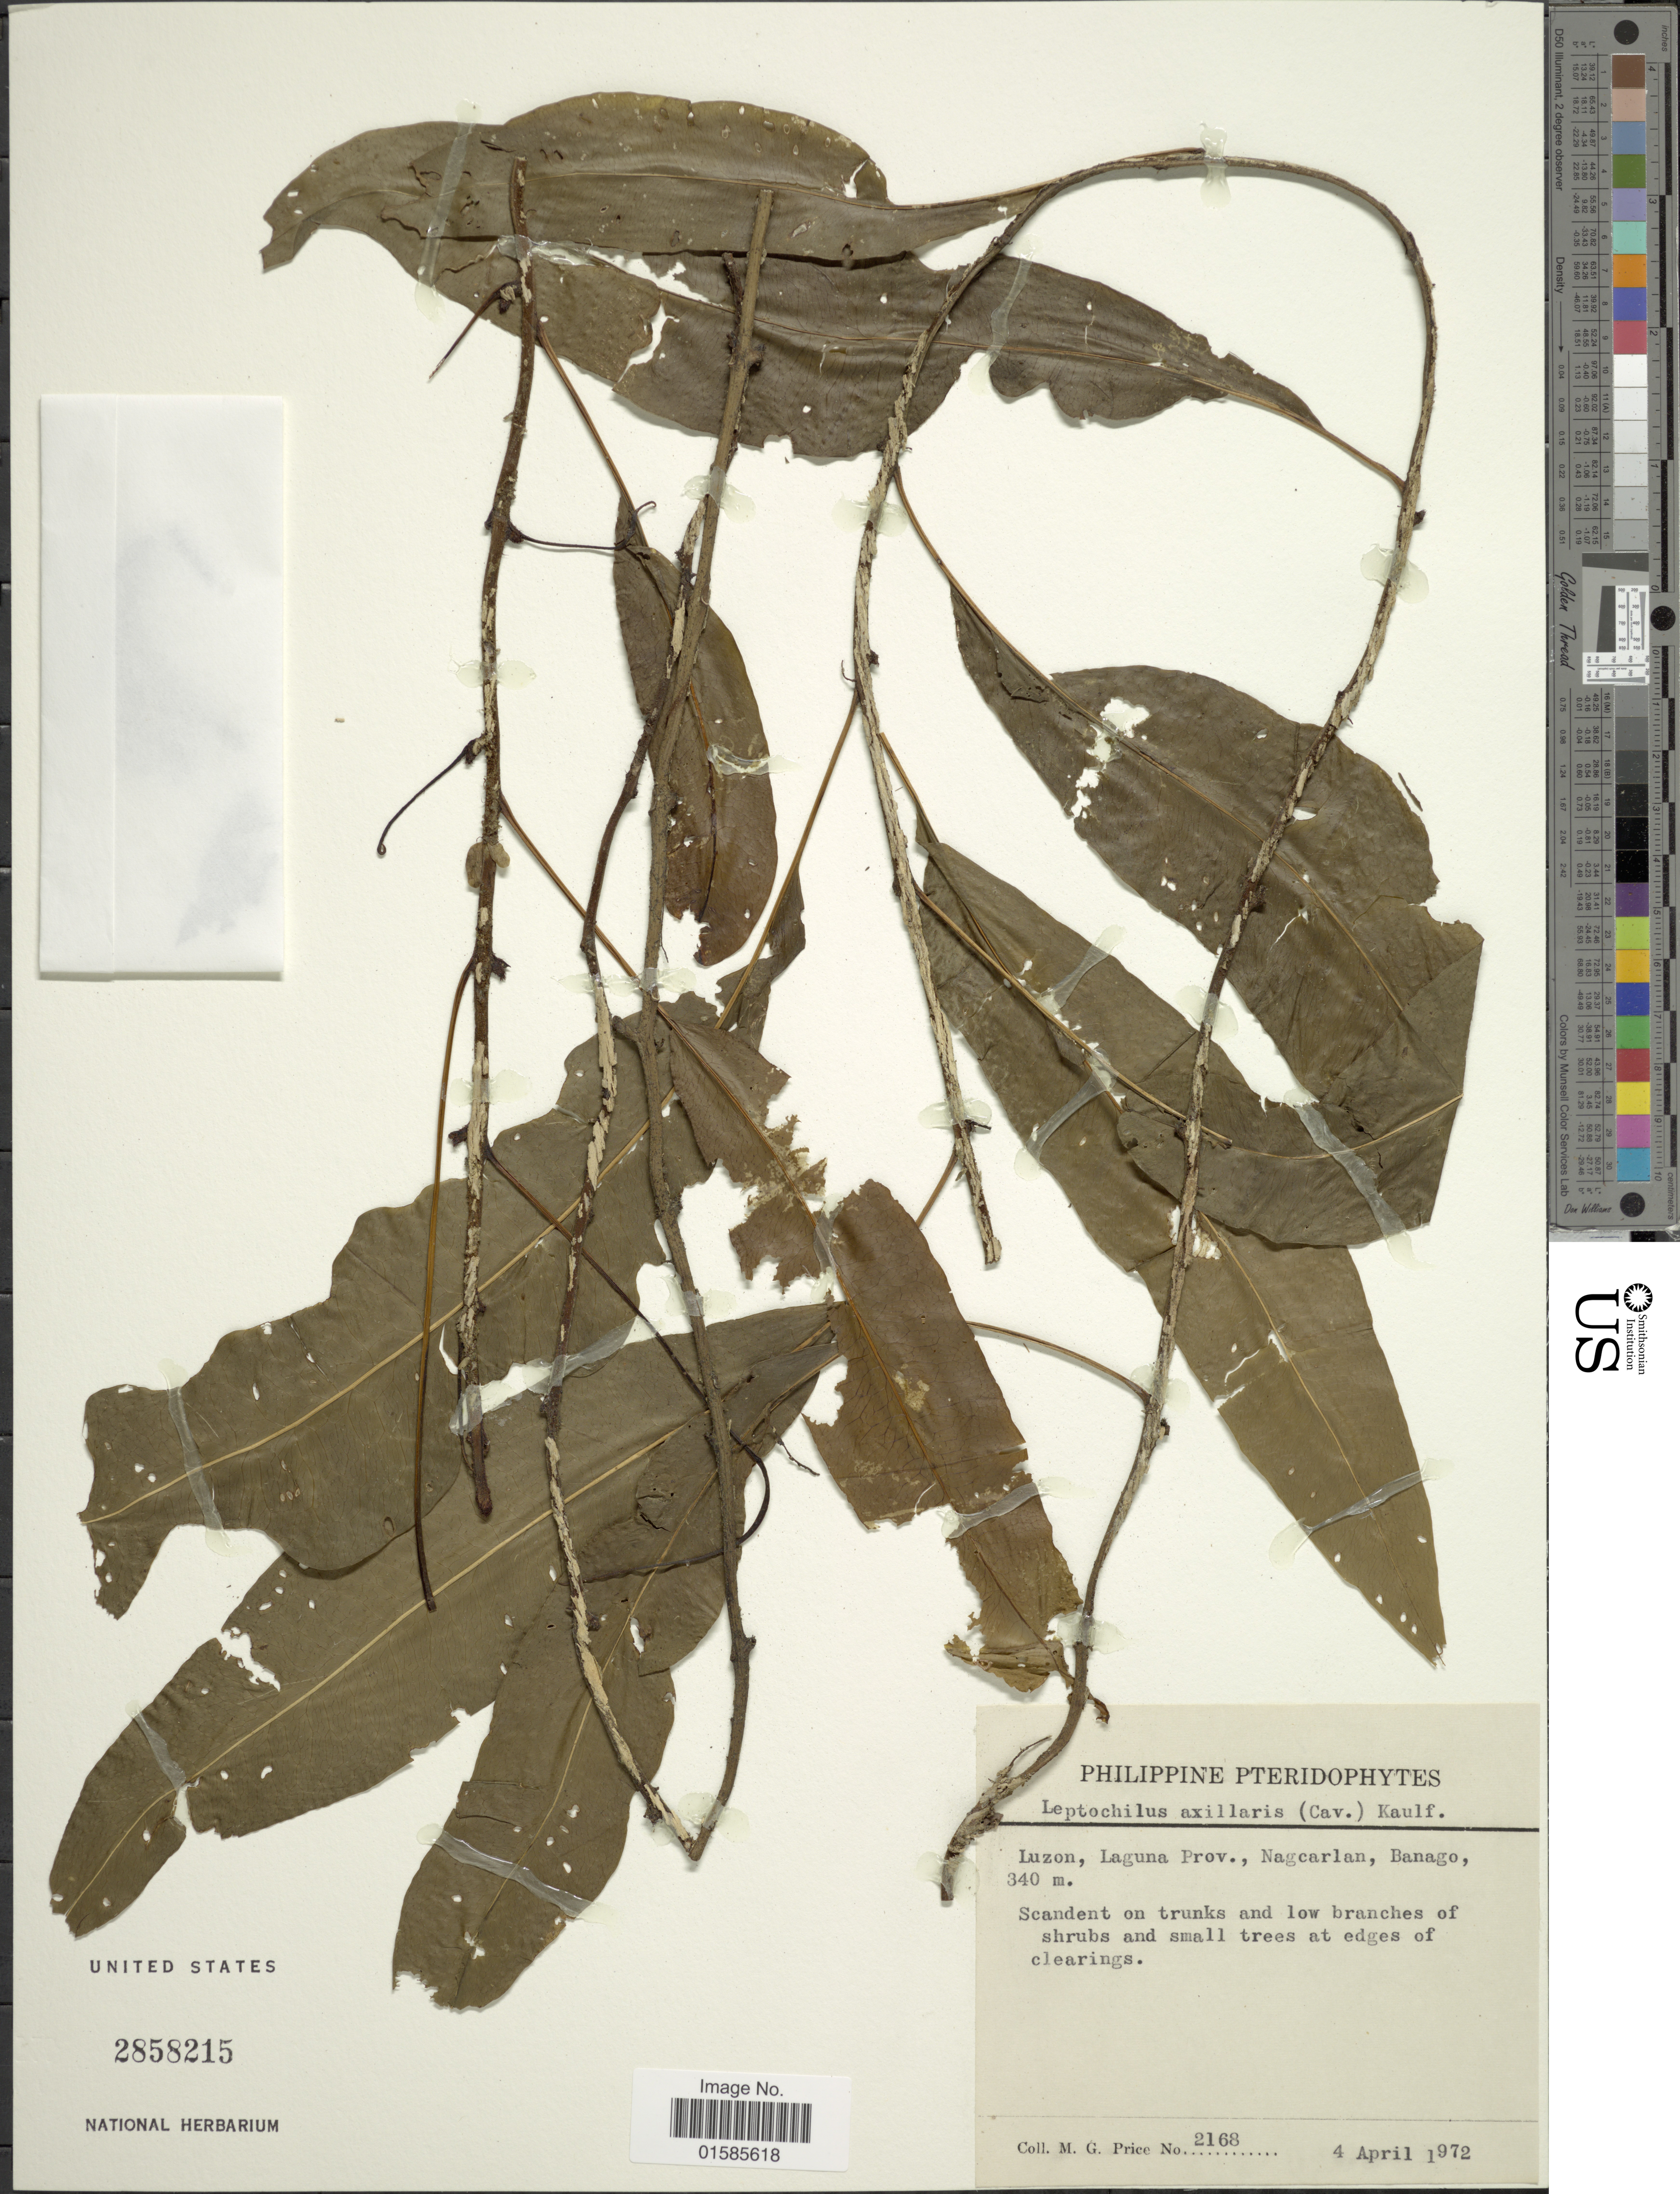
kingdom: Plantae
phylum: Tracheophyta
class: Polypodiopsida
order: Polypodiales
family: Polypodiaceae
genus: Leptochilus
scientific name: Leptochilus axillaris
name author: (Cav.) Kaulf.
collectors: M. G. Price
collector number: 2168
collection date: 1972-04-04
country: Philippines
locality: Luzon, laguna Prov., Banago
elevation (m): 340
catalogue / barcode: US 2858215